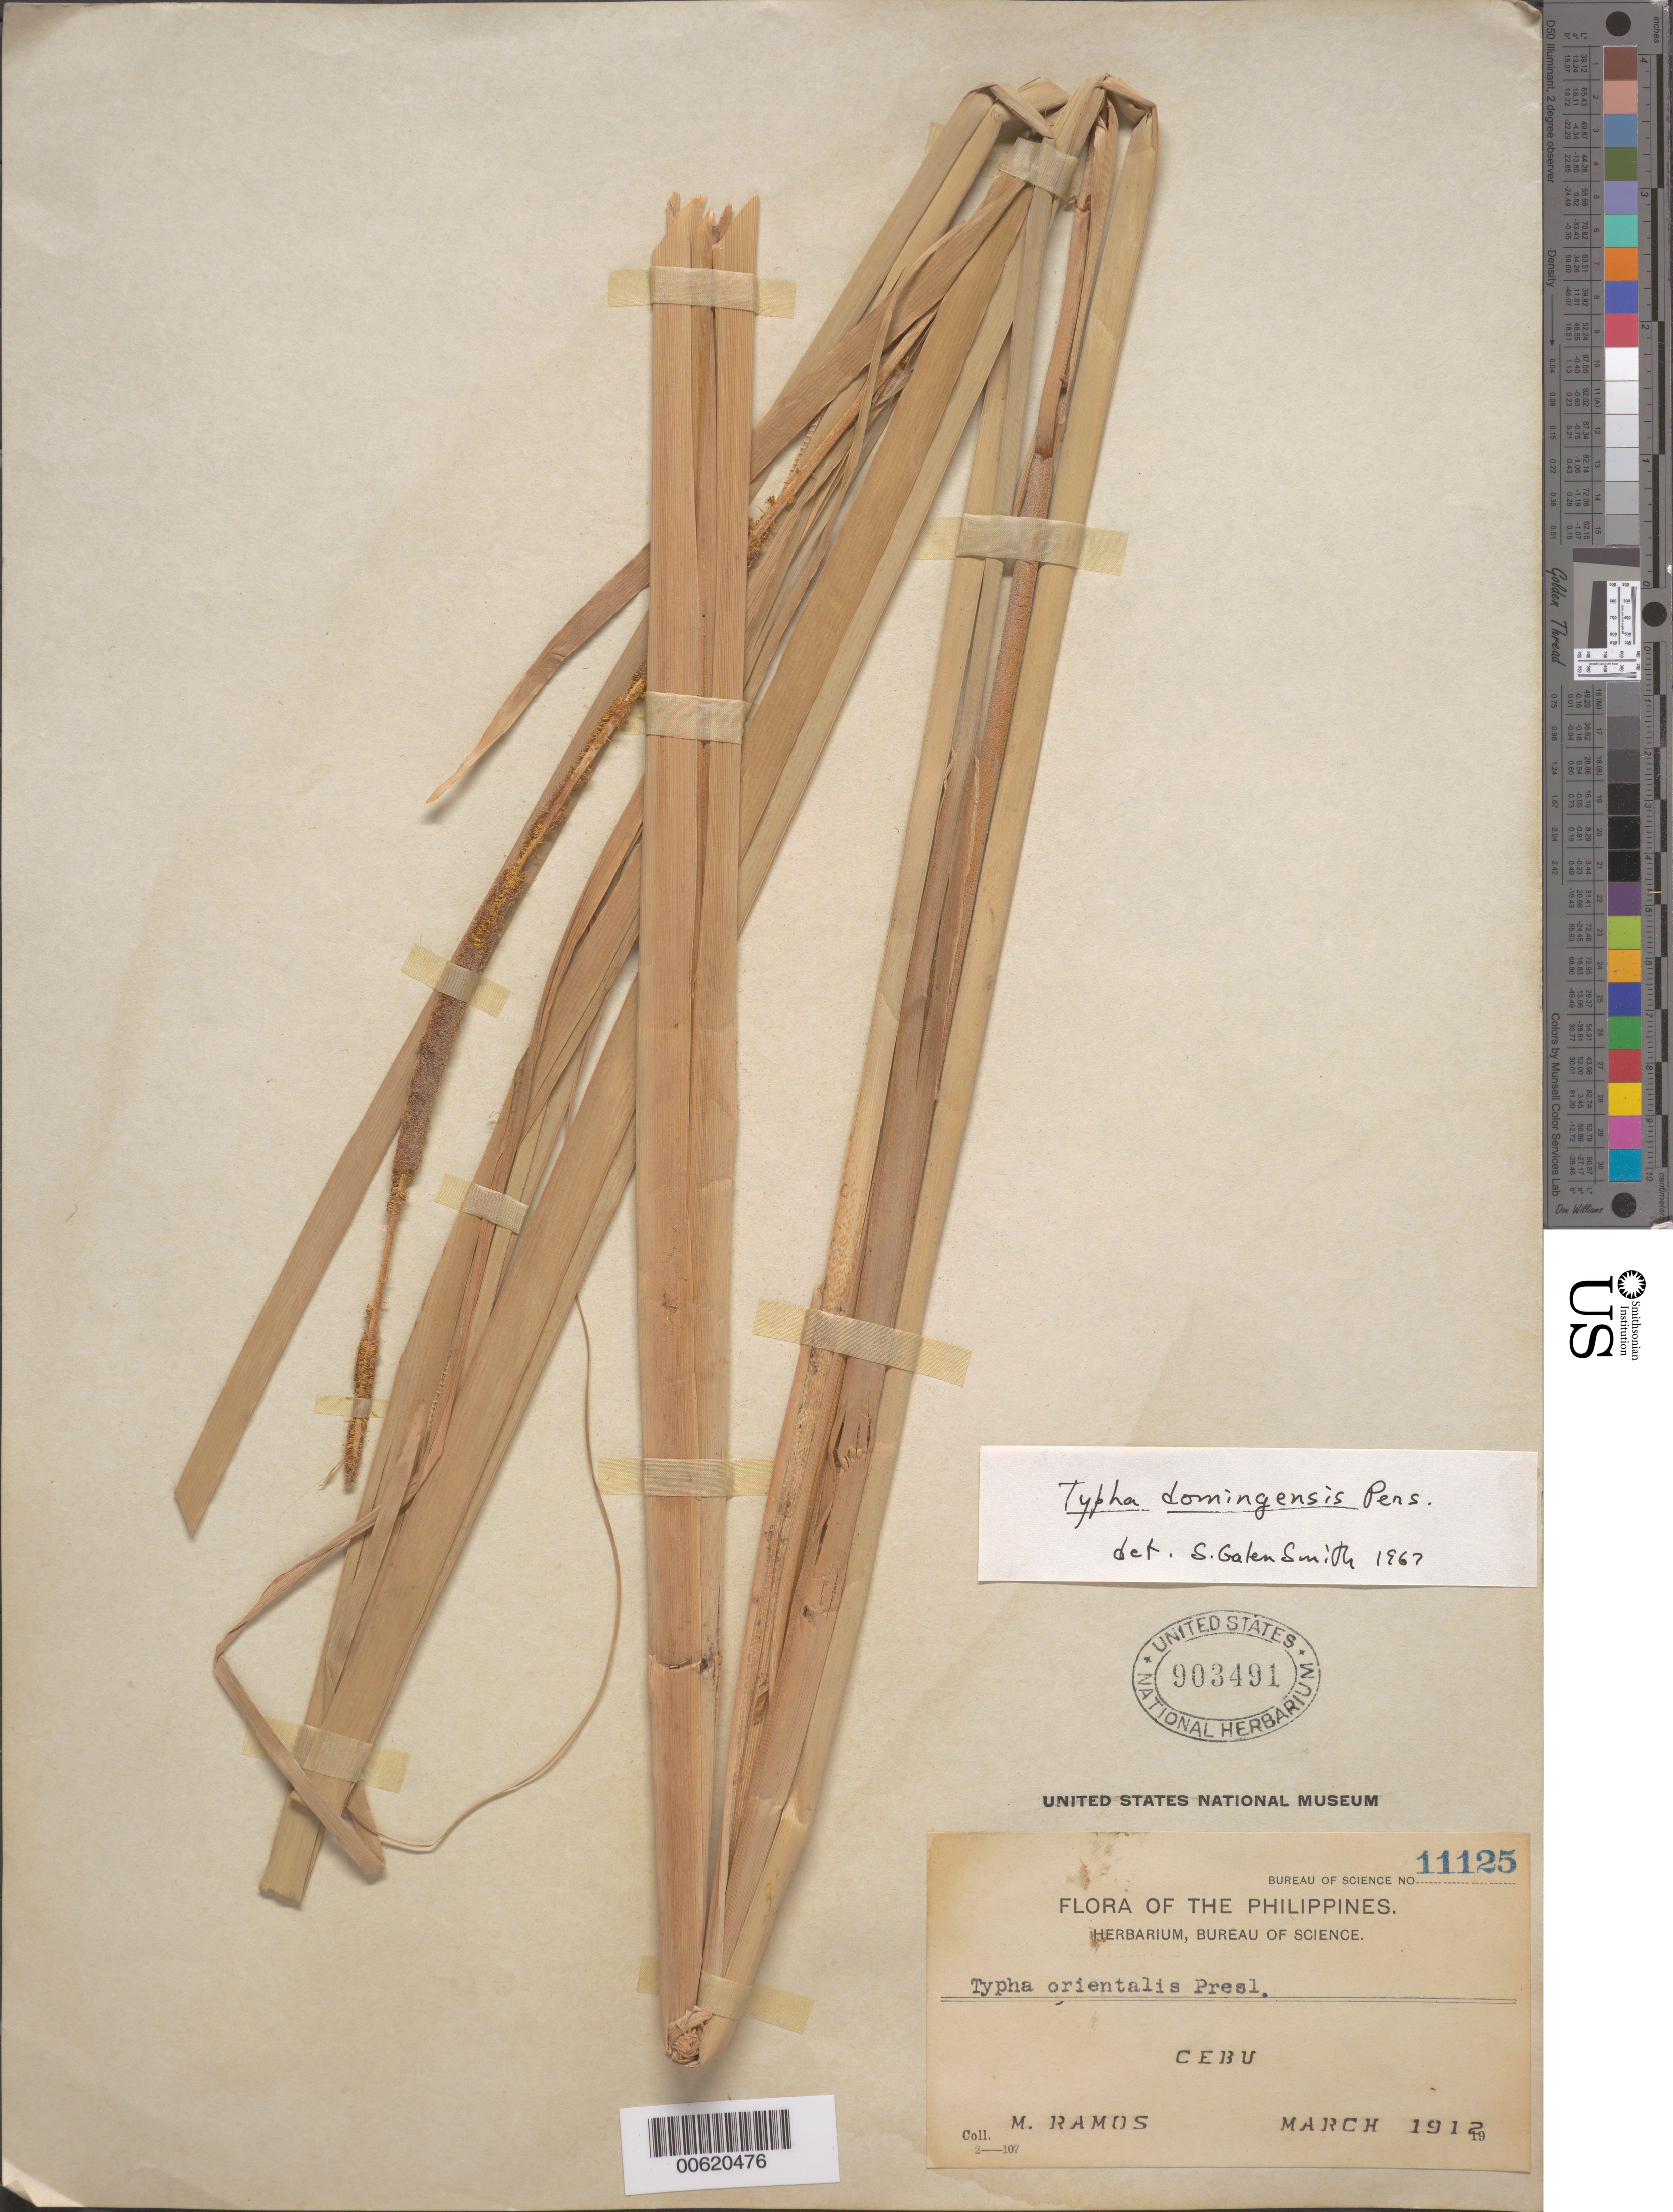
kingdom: Plantae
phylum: Tracheophyta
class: Liliopsida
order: Poales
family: Typhaceae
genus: Typha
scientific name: Typha domingensis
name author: Pers.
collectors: M. Ramos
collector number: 11125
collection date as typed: Mar 1912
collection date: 1912-03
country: Philippines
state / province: Central Visayas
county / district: Cebu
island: Cebu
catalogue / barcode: US 903491